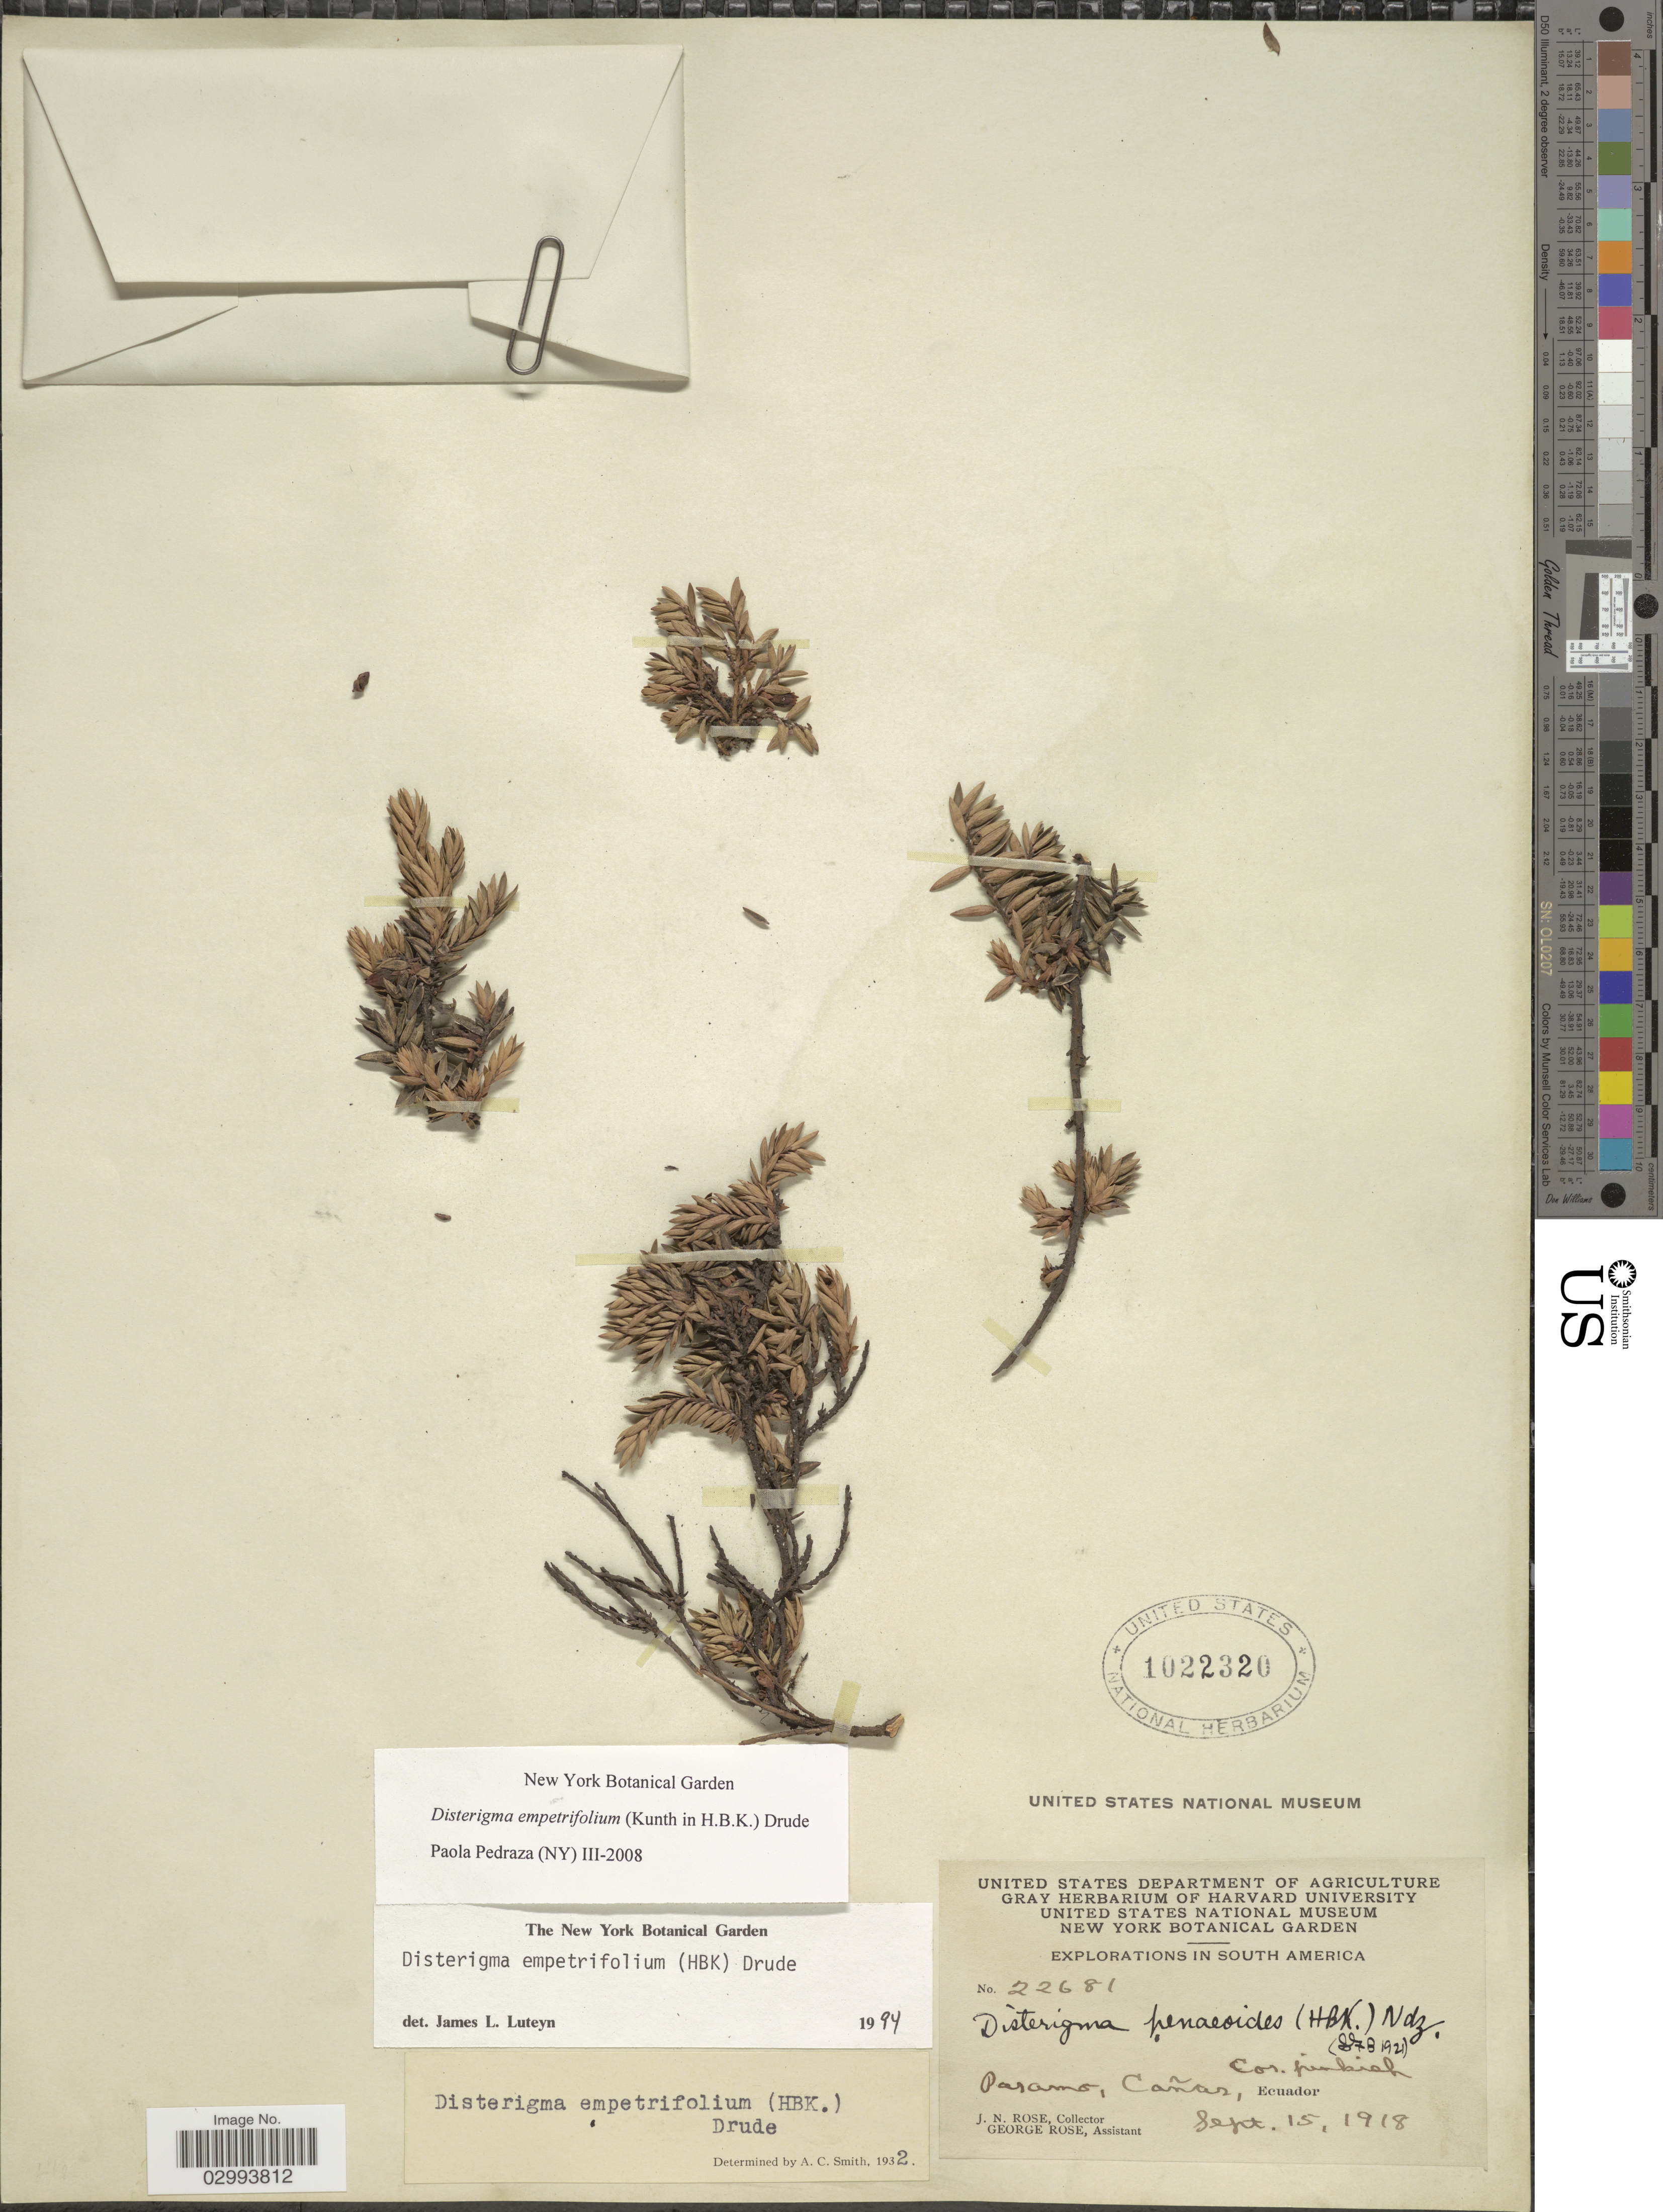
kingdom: Plantae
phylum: Tracheophyta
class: Magnoliopsida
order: Ericales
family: Ericaceae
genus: Disterigma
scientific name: Disterigma empetrifolium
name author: (Kunth) Drude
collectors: J. N. Rose & G. Rose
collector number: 22681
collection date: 1918-09-15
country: Ecuador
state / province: Cañar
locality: South America. Paramo.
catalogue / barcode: US 1022320